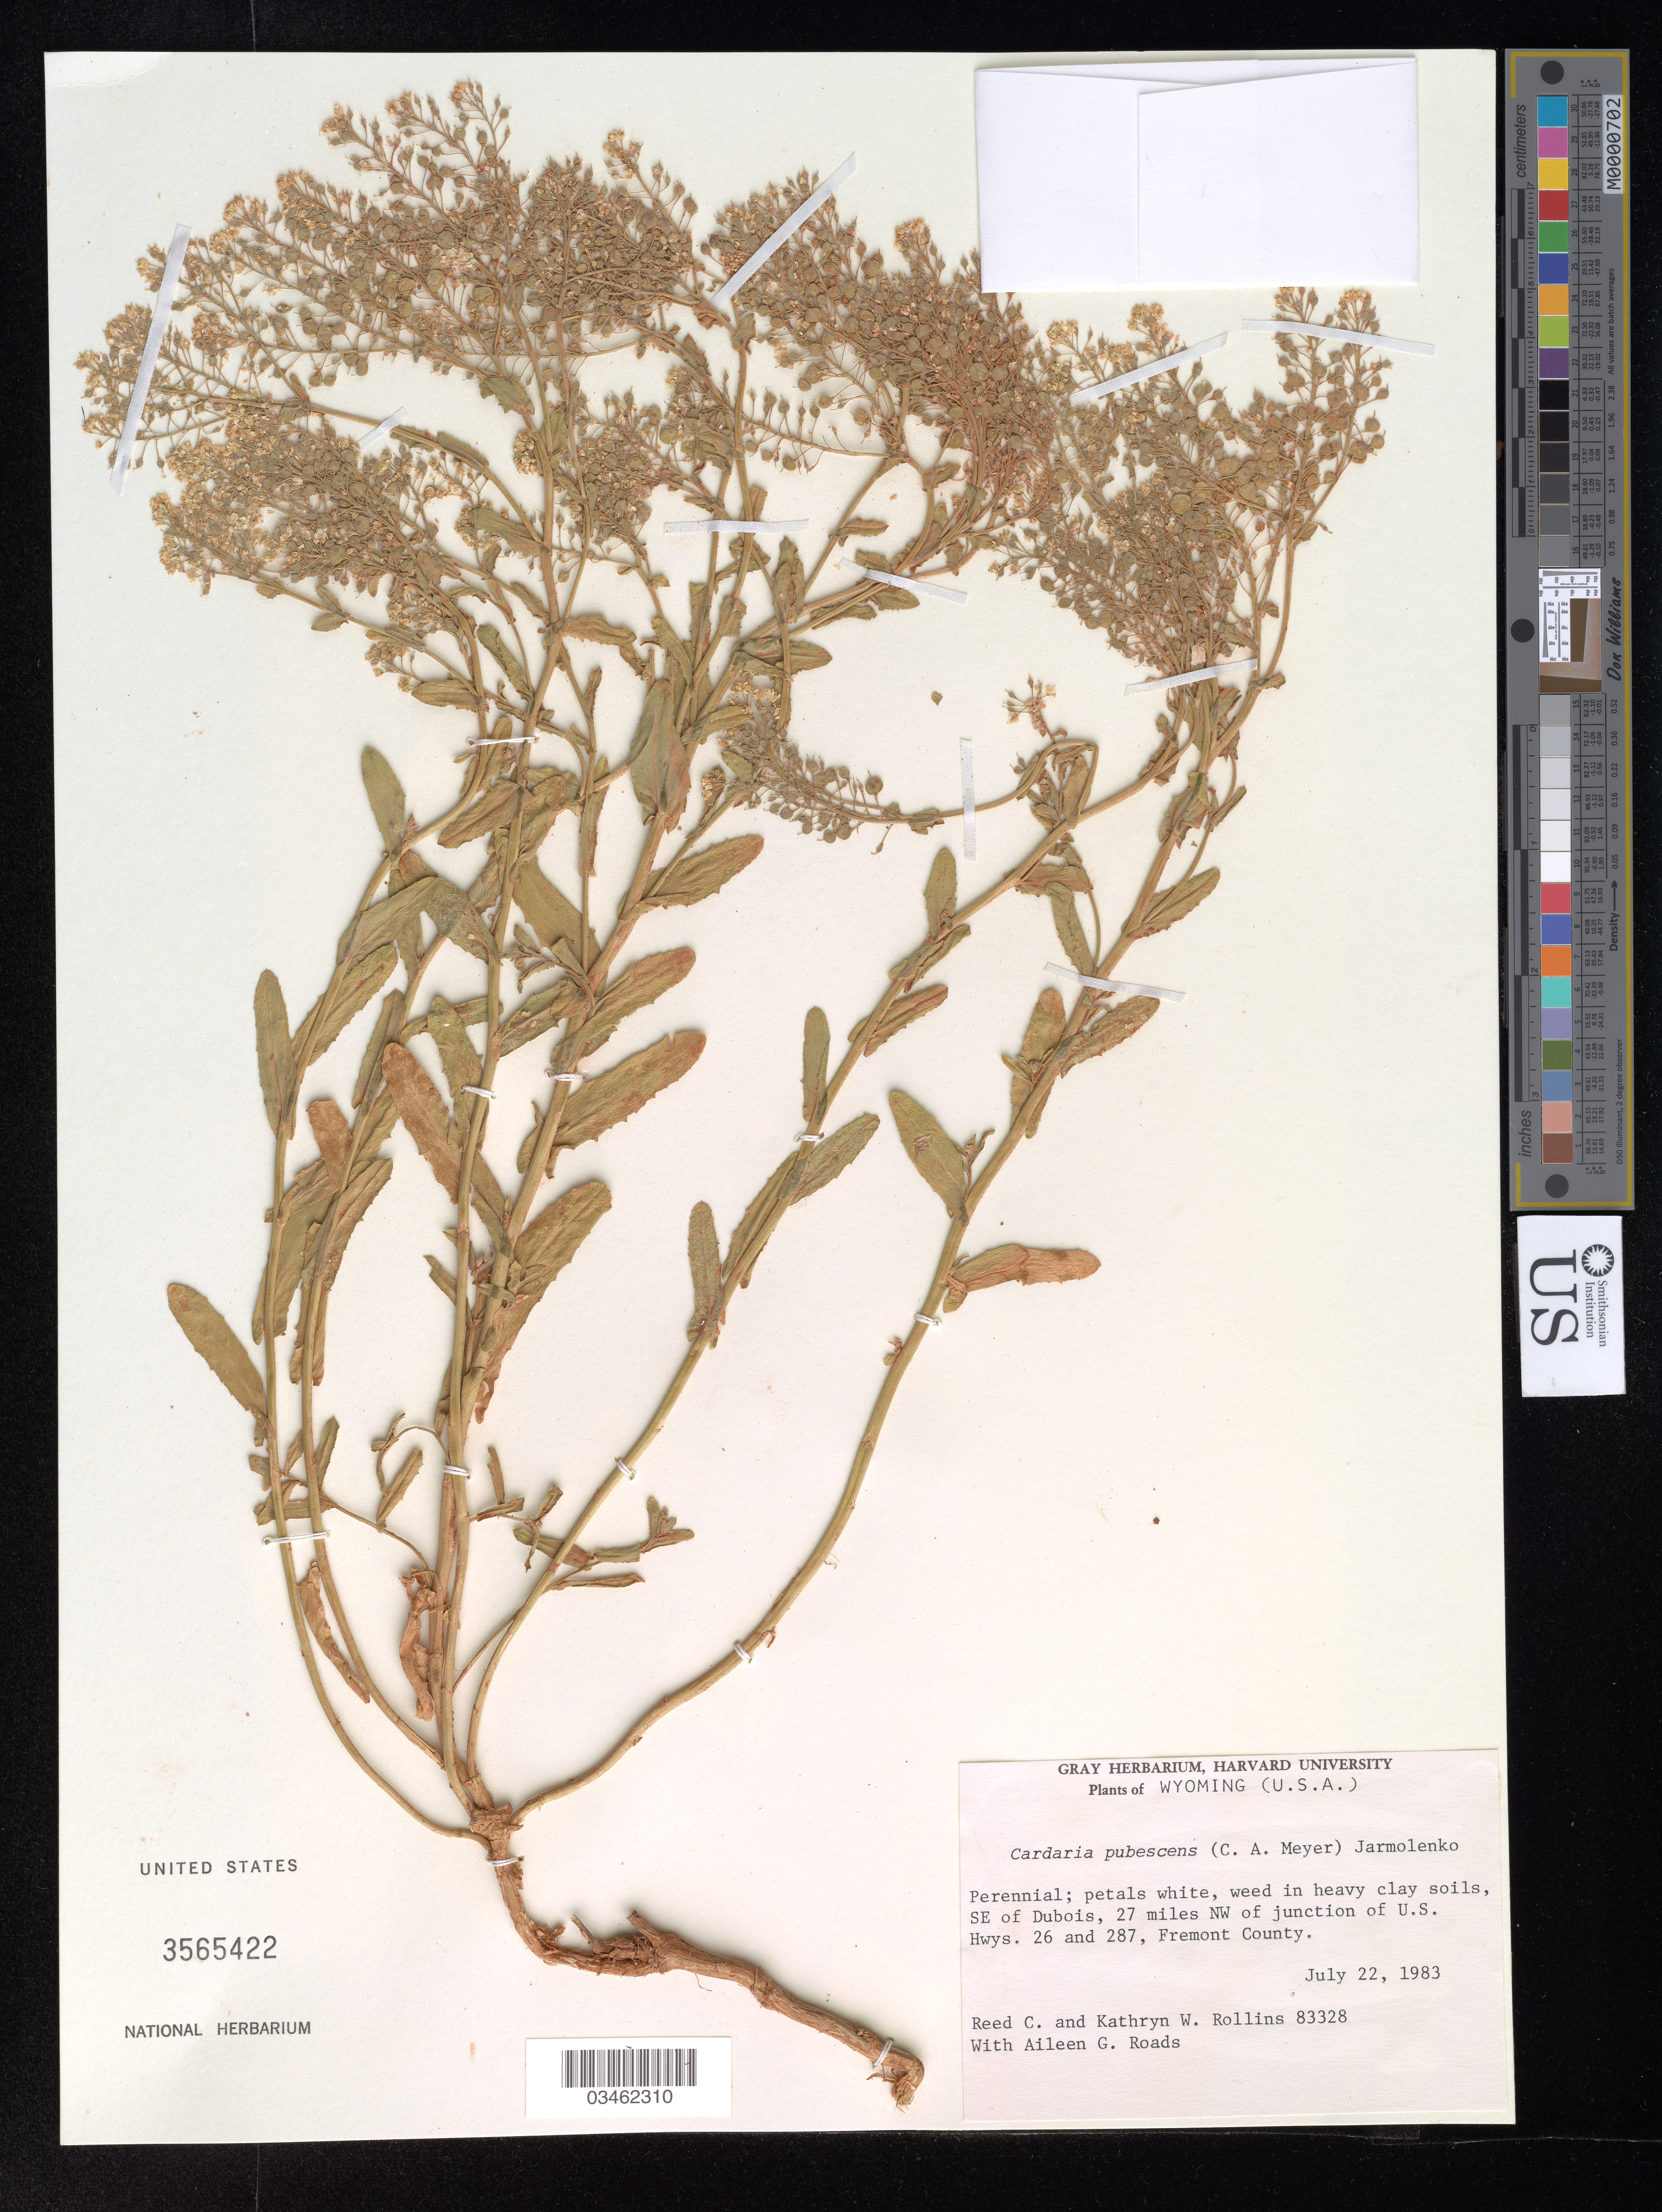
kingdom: Plantae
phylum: Tracheophyta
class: Magnoliopsida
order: Brassicales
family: Brassicaceae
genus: Cardaria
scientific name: Cardaria pubescens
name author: (C.A. Mey.) Jarm.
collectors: R. C. Rollins, K. W. Rollins & A. Roads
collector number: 83328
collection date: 1983-07-22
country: United States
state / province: Wyoming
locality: SE of Dubois, 27 miles NW of junction of U.S. Hwys. 26 and 287, Fremont County.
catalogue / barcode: US 3565422